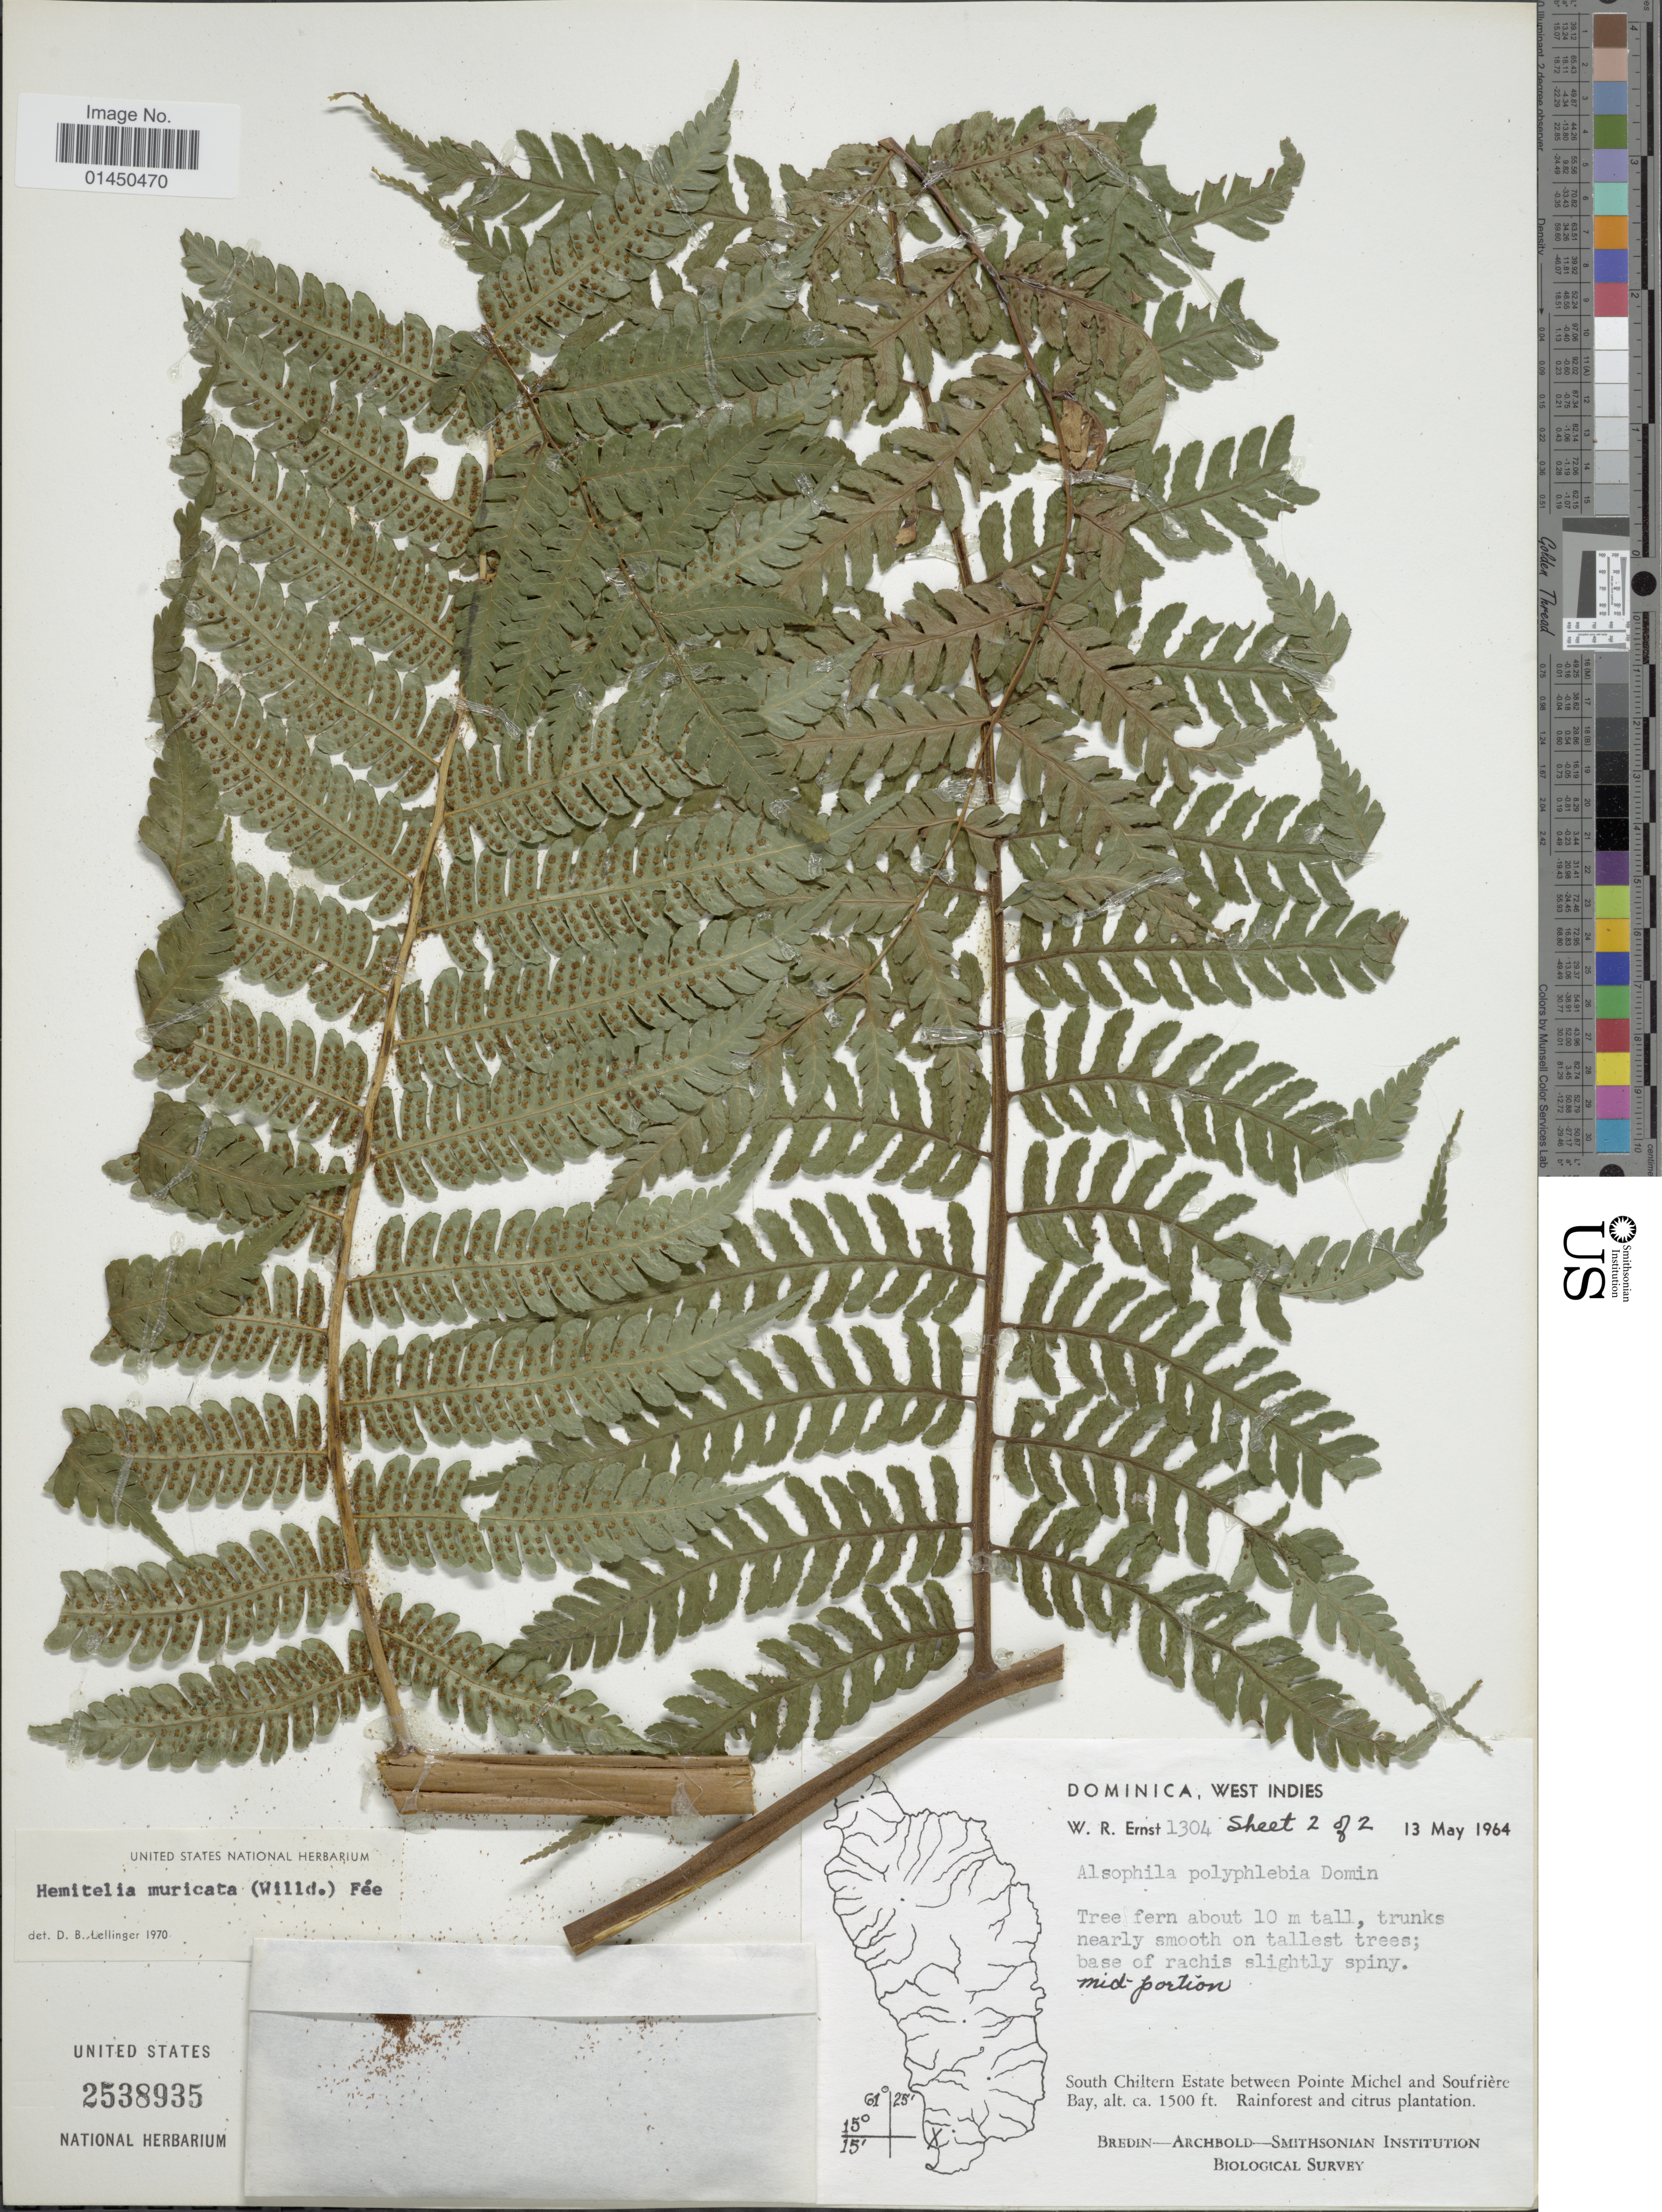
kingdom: Plantae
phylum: Tracheophyta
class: Polypodiopsida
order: Cyatheales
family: Cyatheaceae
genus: Cyathea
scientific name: Cyathea muricata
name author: (Willd.) Fée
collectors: W. R. Ernst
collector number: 1304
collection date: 1964-05-13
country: Dominica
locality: South Chiltern Estate between Pointe Michel and Soufriere Bay, rainforest and citrus plantation.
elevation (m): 457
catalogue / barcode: US 2538935